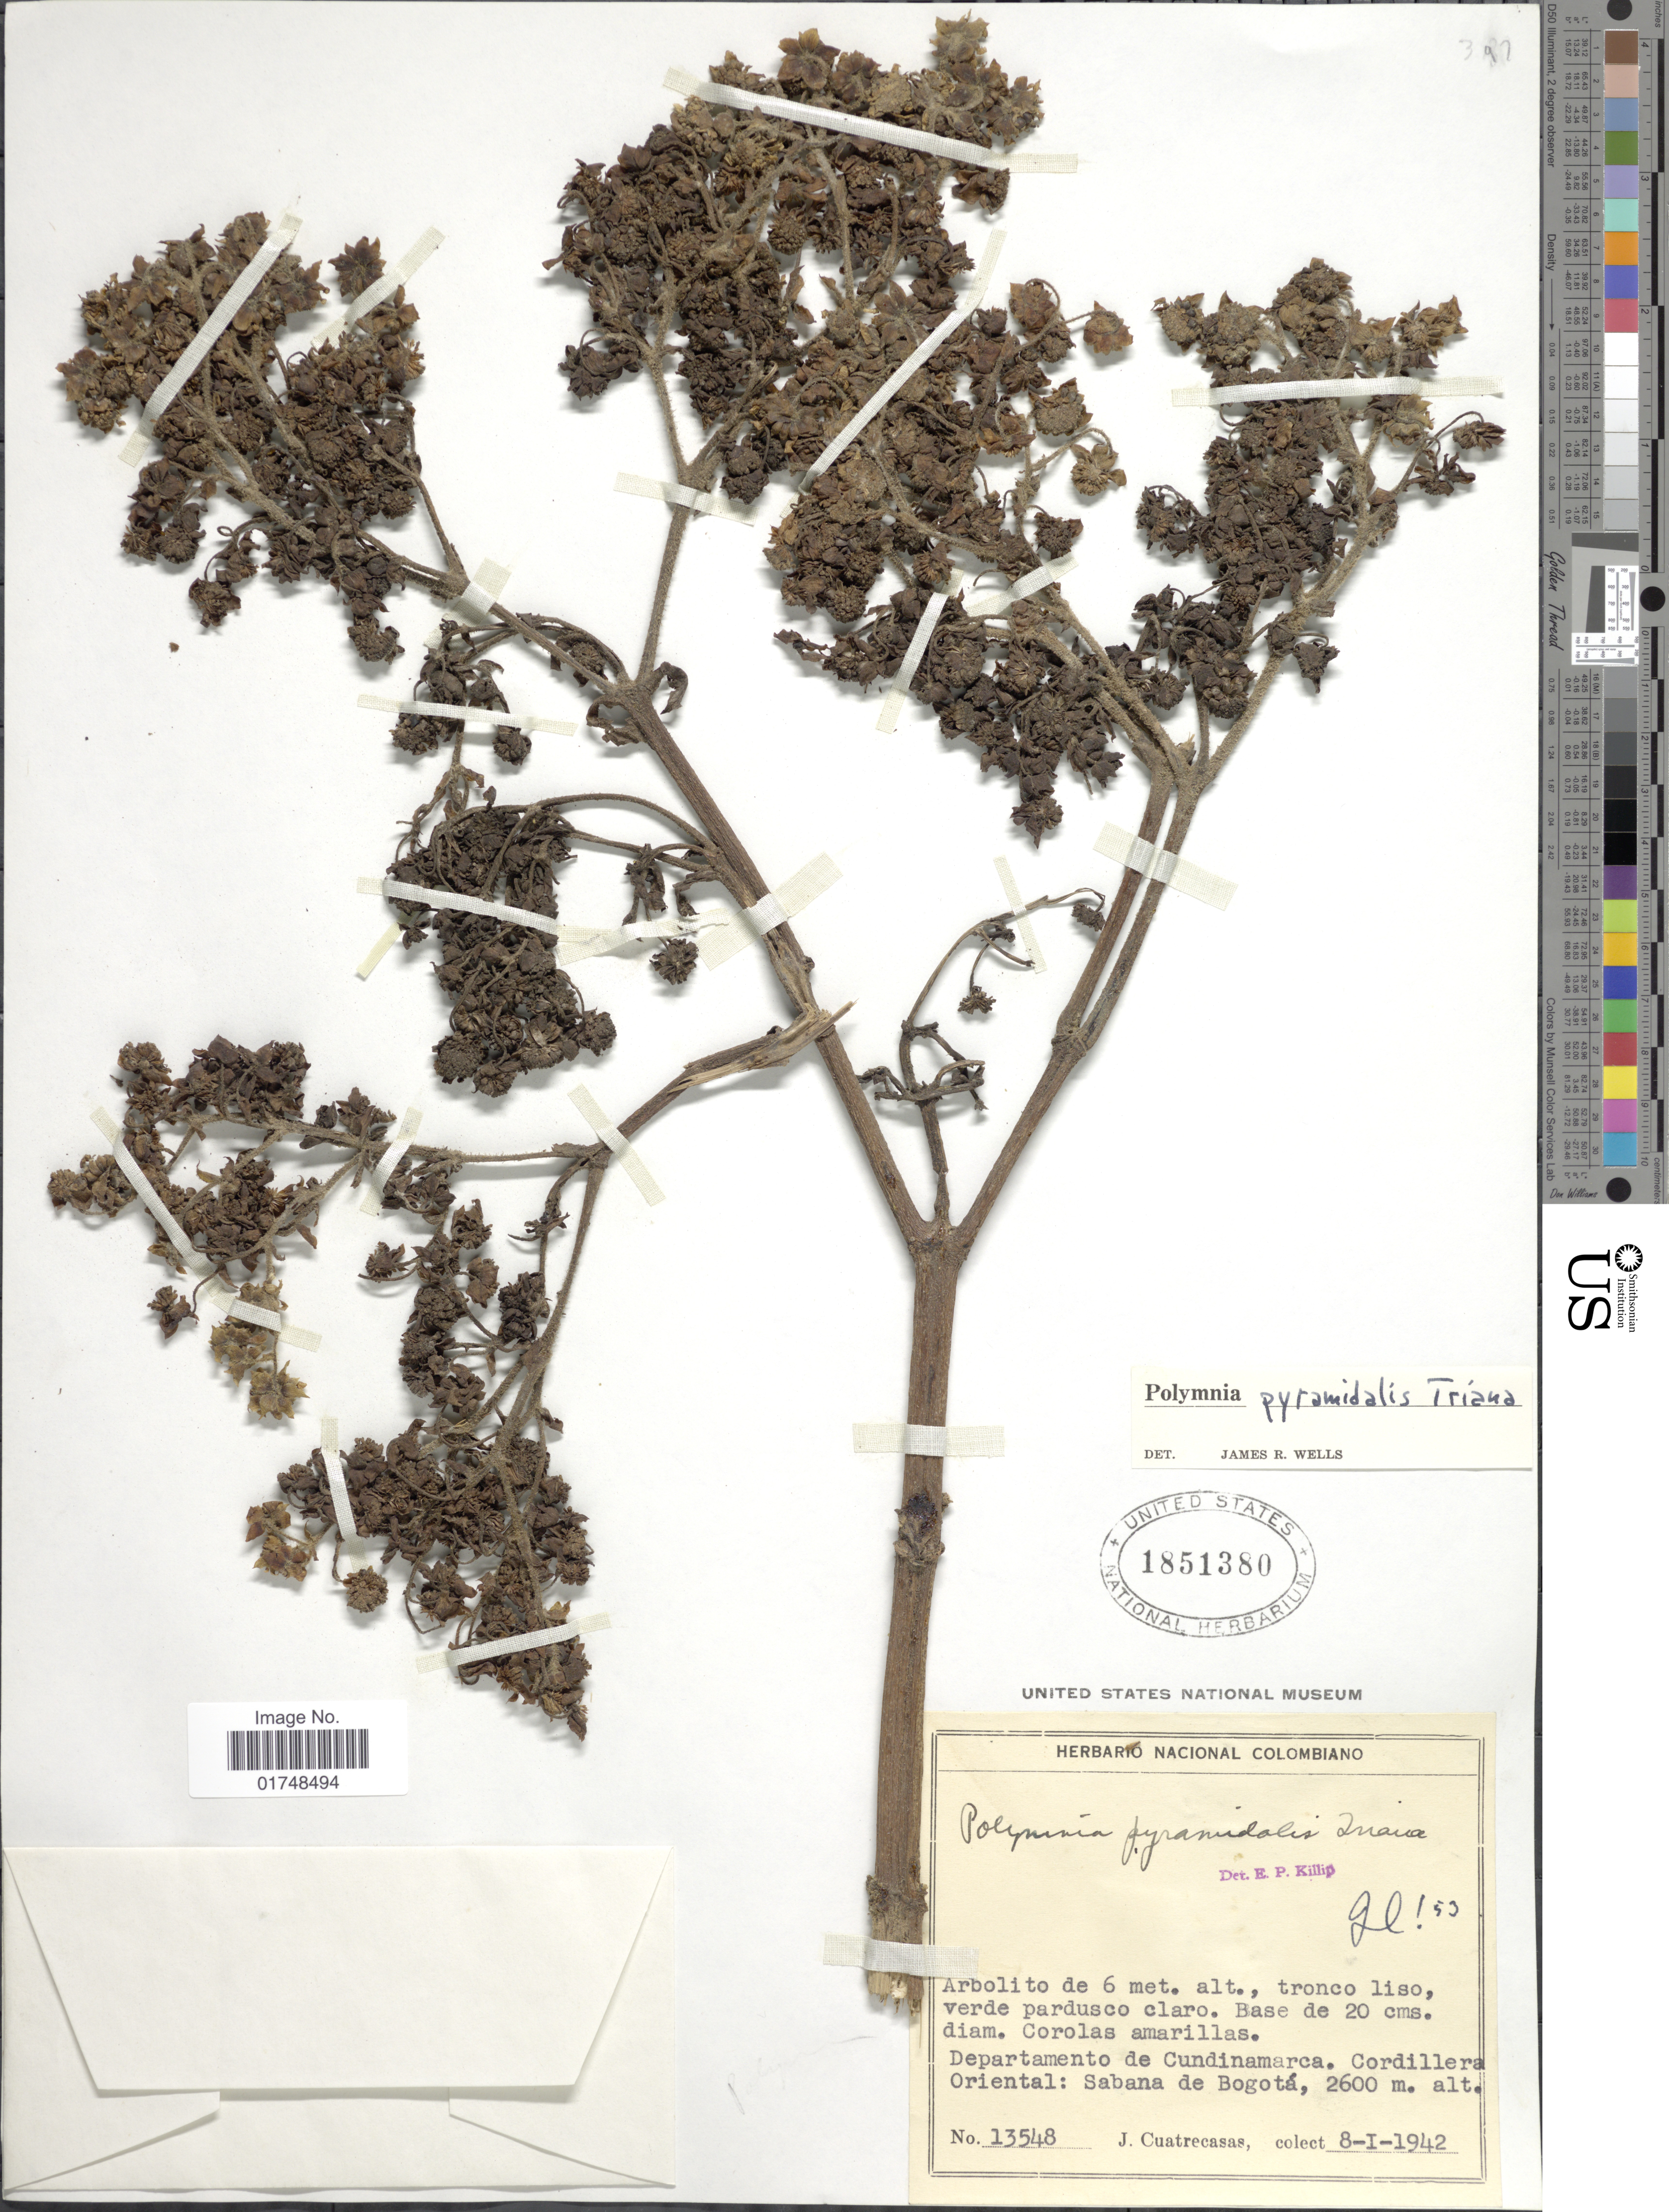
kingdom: Plantae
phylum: Tracheophyta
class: Magnoliopsida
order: Asterales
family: Asteraceae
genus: Smallanthus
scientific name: Smallanthus pyramidalis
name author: (Triana) H. Rob.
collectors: J. Cuatrecasas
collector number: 13548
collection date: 1942-01-08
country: Colombia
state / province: Cundinamarca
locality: Dep. de Cundinamarca. Cord. Oriental, Sabana de Bogota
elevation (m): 2600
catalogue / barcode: US 1851380